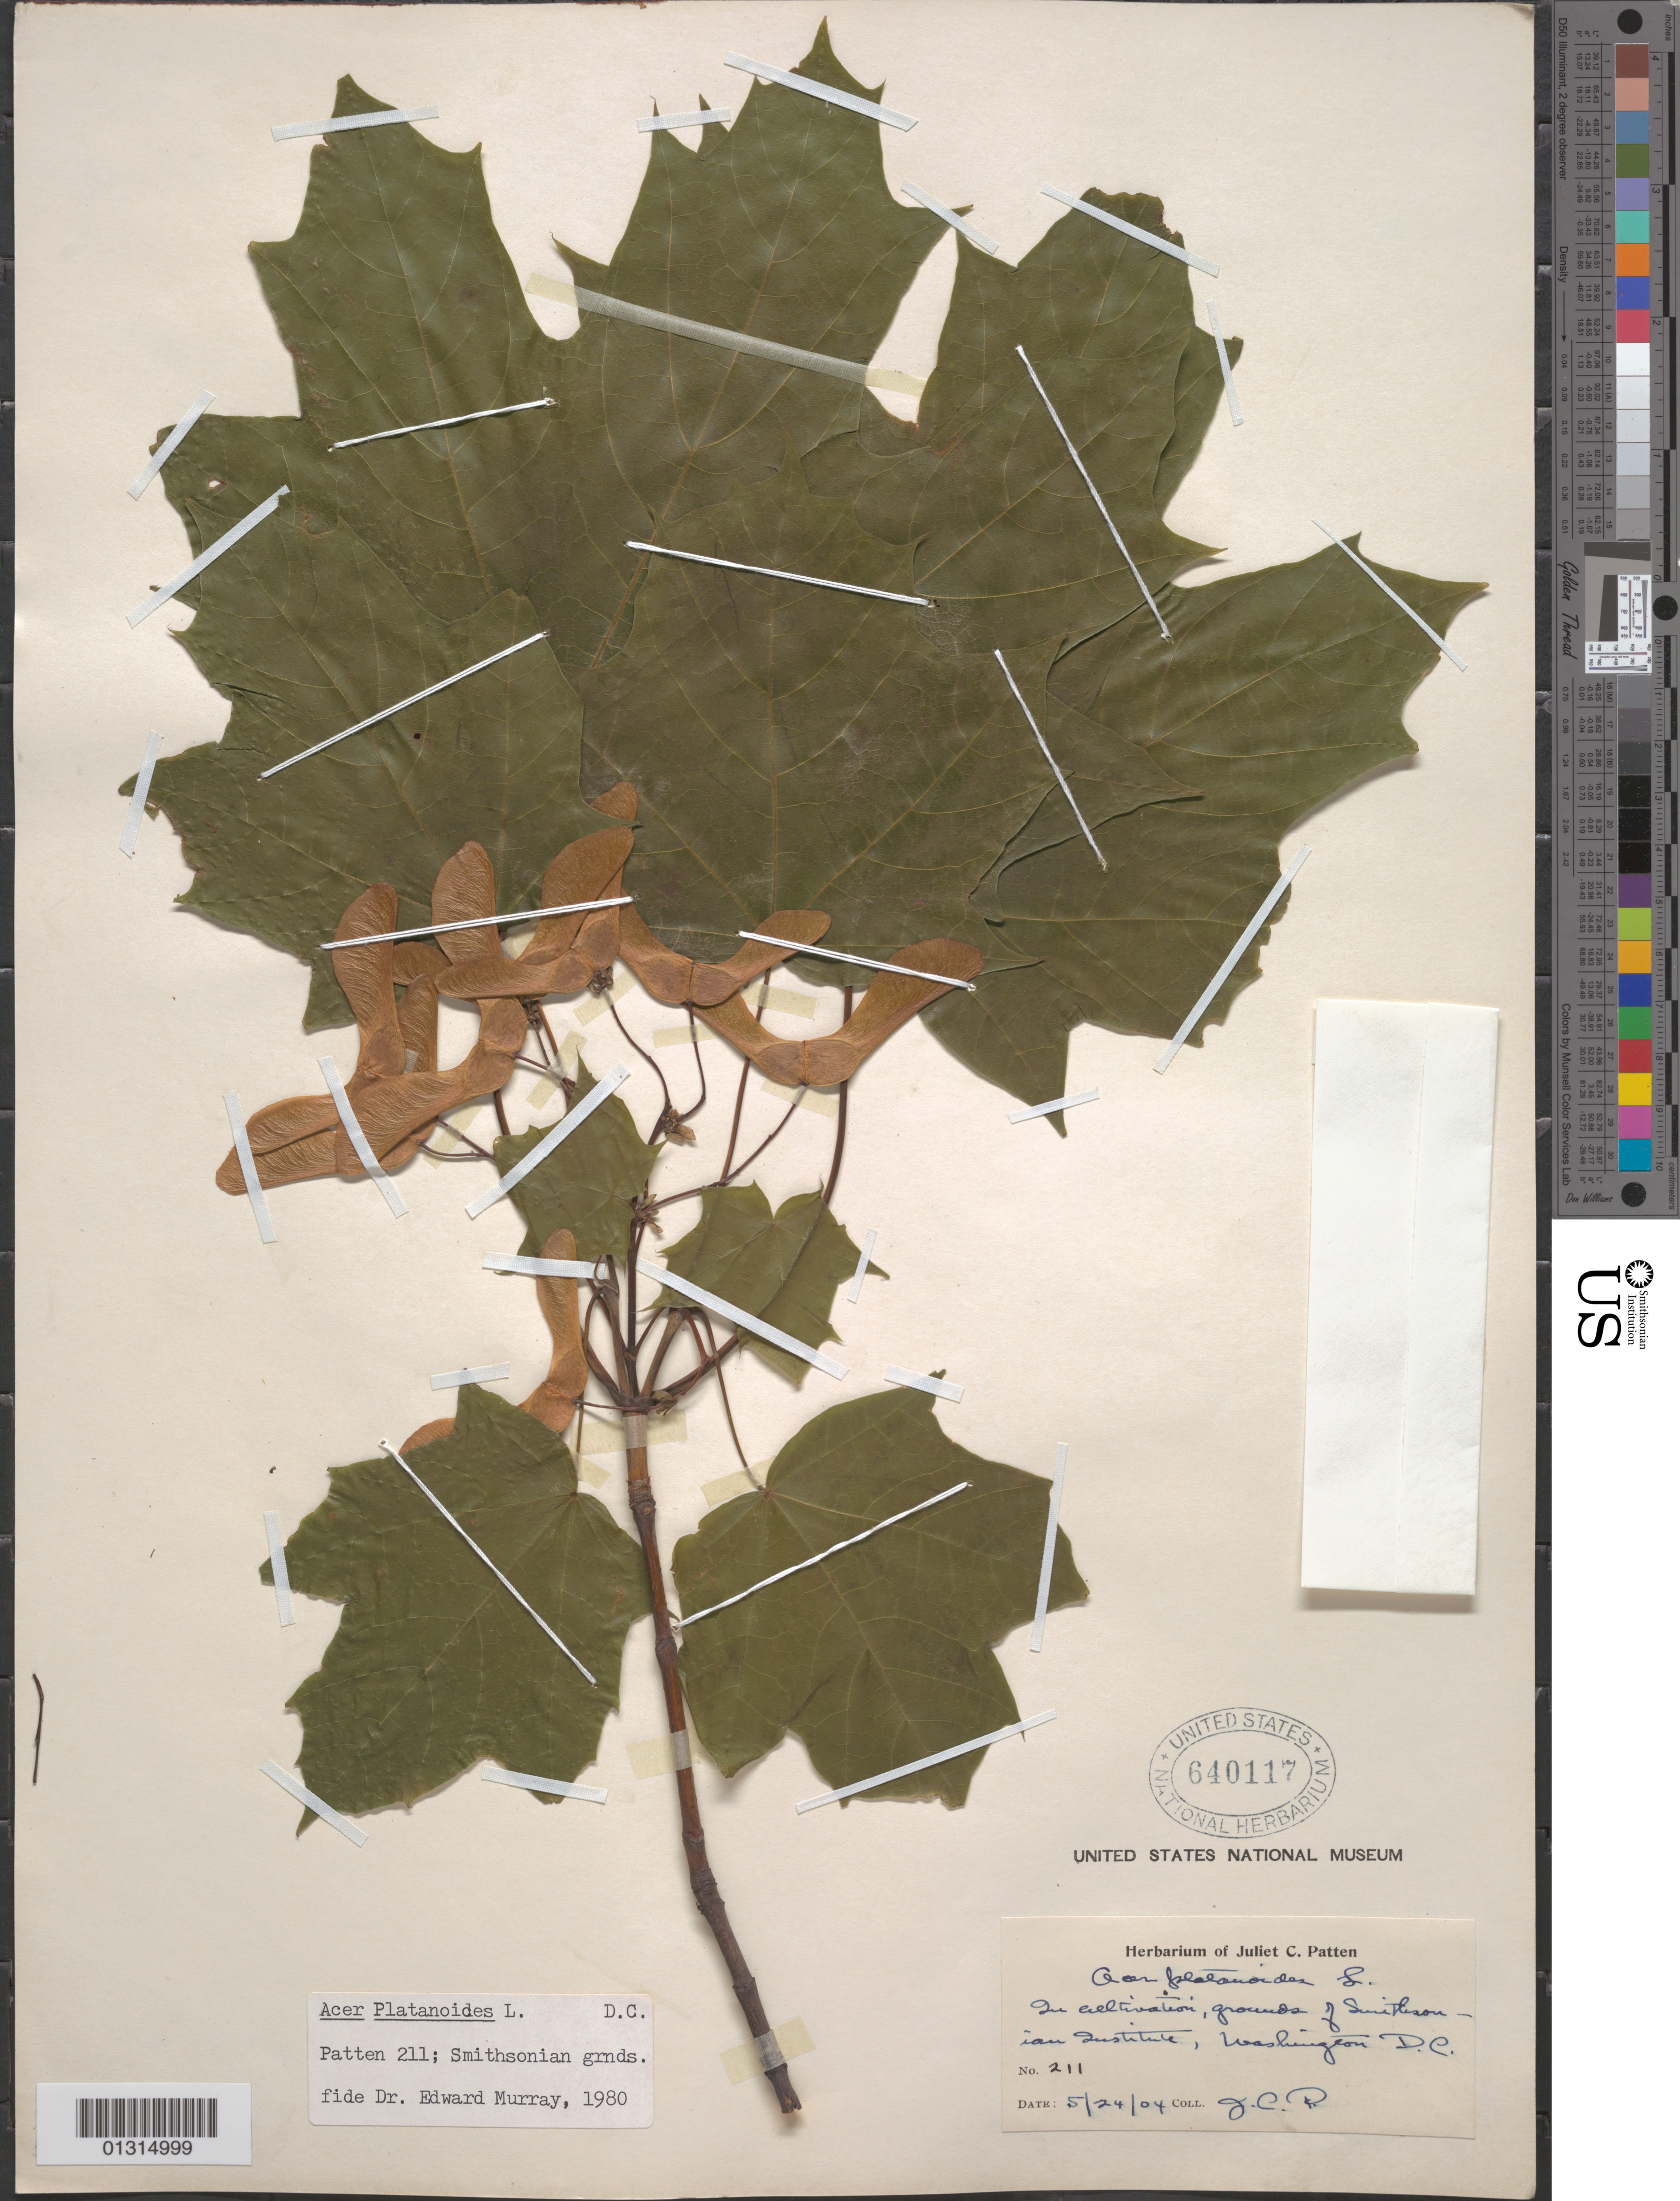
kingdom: Plantae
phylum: Tracheophyta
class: Magnoliopsida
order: Sapindales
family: Sapindaceae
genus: Acer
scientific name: Acer platanoides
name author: L.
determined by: Murray, Edward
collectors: J. Patten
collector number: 211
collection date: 1904-05-24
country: United States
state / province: District of Columbia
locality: Smithsonian Institute grounds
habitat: Cultivated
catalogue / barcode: US 640117